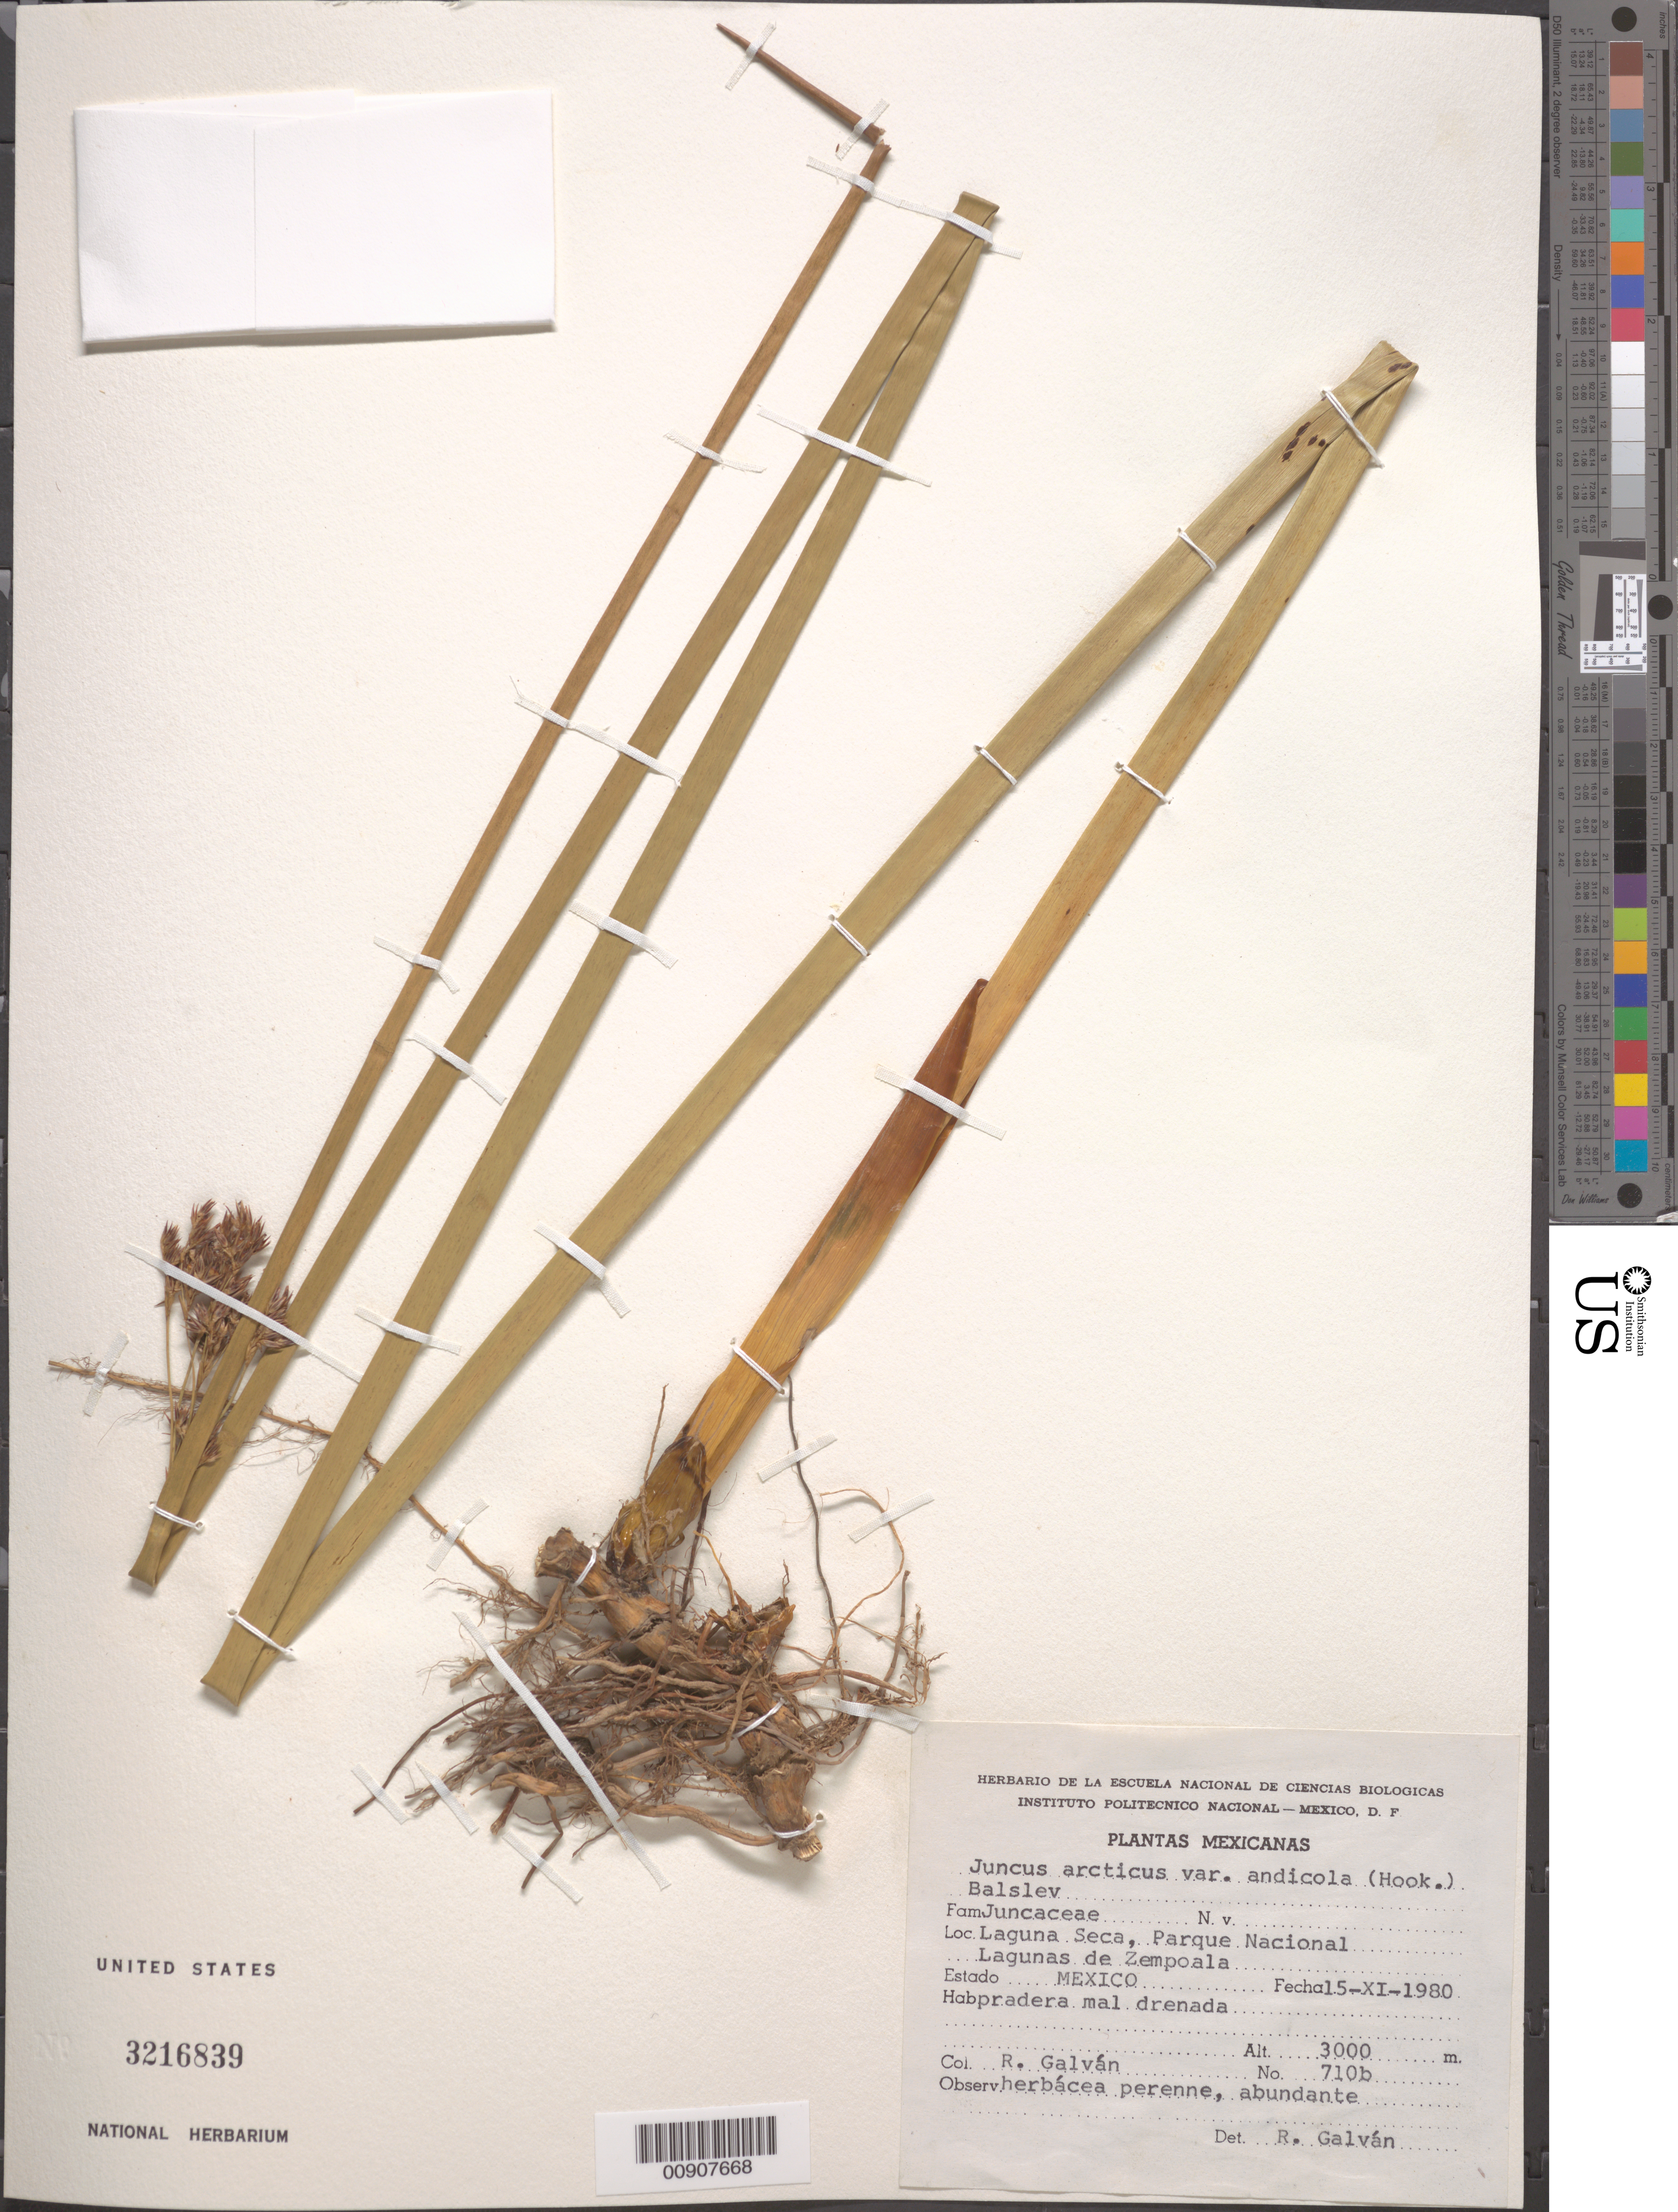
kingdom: Plantae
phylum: Tracheophyta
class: Liliopsida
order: Poales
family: Juncaceae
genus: Juncus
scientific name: Juncus arcticus var. andicola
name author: (Hook.) Balslev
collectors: R. Galván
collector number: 710 b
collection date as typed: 15 Nov 1980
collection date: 1980-11-15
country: Mexico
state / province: México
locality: Laguna Seca, Parque Nacional Lagunas de Zempoala, Estado México.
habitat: Pradera mal drenada.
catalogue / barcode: US 3216839